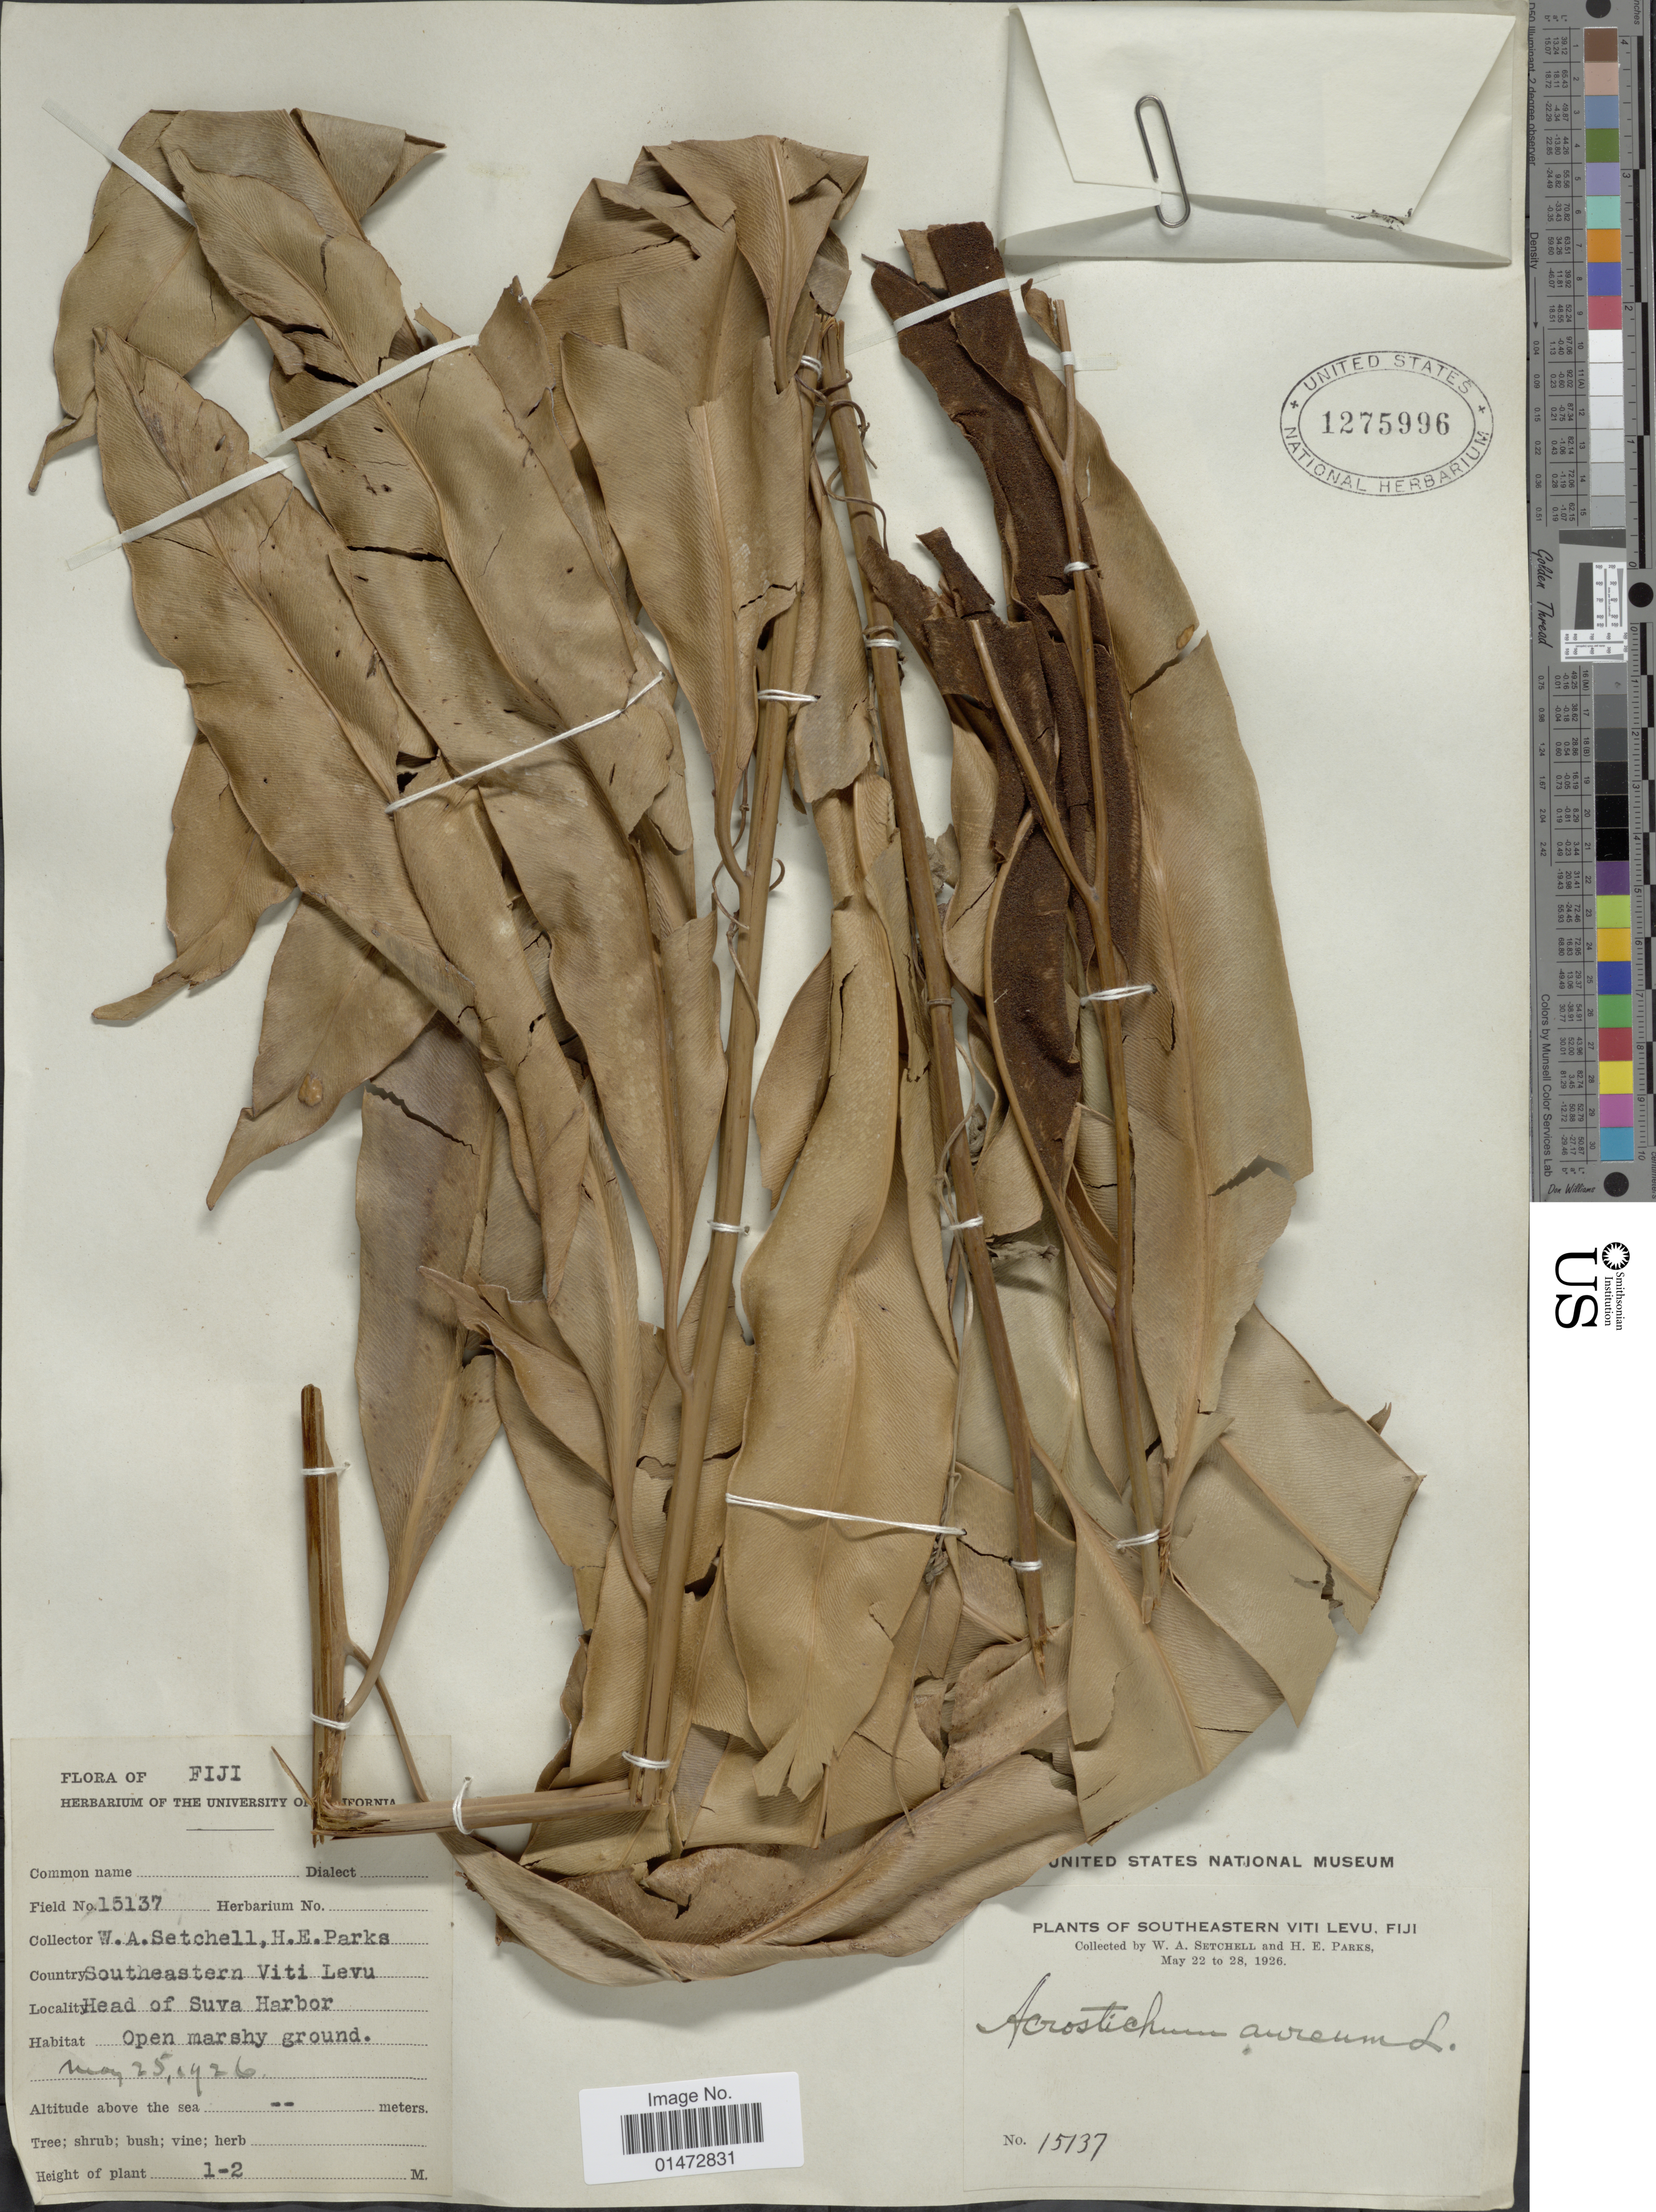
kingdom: Plantae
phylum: Tracheophyta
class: Polypodiopsida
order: Polypodiales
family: Pteridaceae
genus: Acrostichum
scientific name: Acrostichum aureum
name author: L.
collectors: W. Setchell & H. E. Parks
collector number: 15137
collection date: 1926-05-25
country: Fiji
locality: Southeastern Viti Levu. Head of Suva Harbor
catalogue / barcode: US 1275996